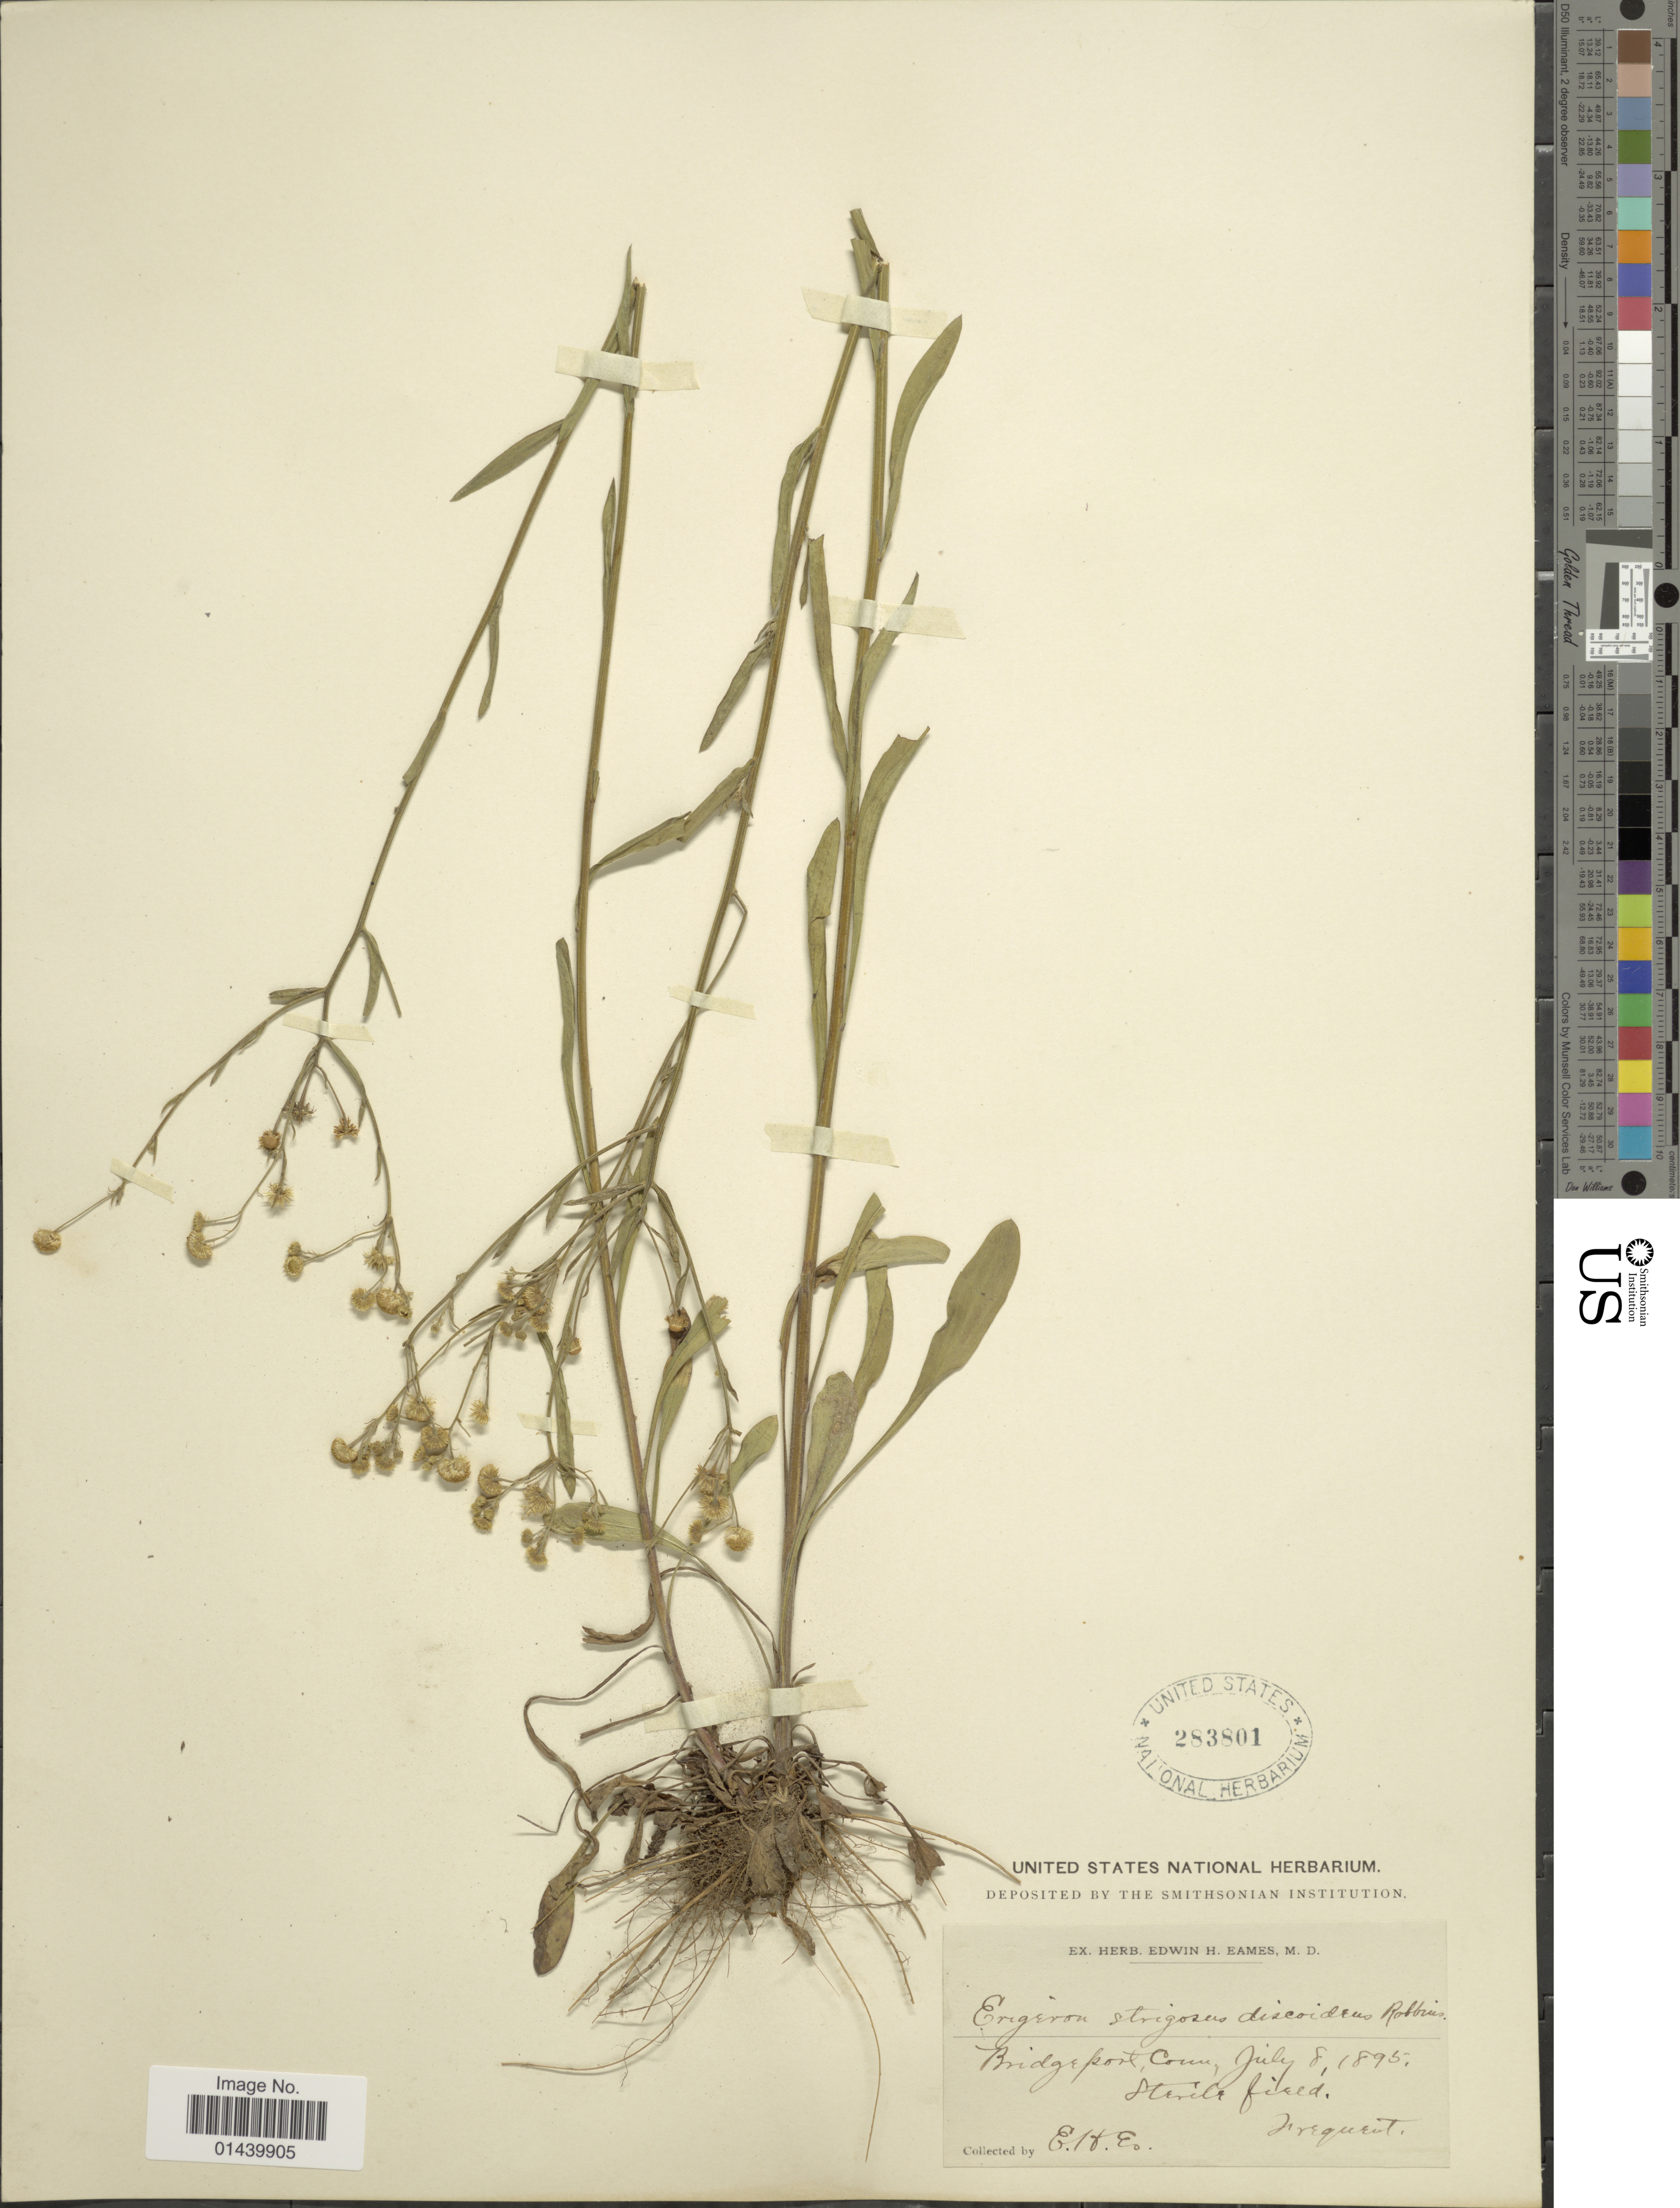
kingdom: Plantae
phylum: Tracheophyta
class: Magnoliopsida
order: Asterales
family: Asteraceae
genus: Erigeron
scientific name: Erigeron strigosus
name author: Muhl. ex Willd.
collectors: E. H. Eames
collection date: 1895-07-08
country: United States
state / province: Connecticut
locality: Bridgeport, Conn. Sterile field.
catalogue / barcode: US 283801